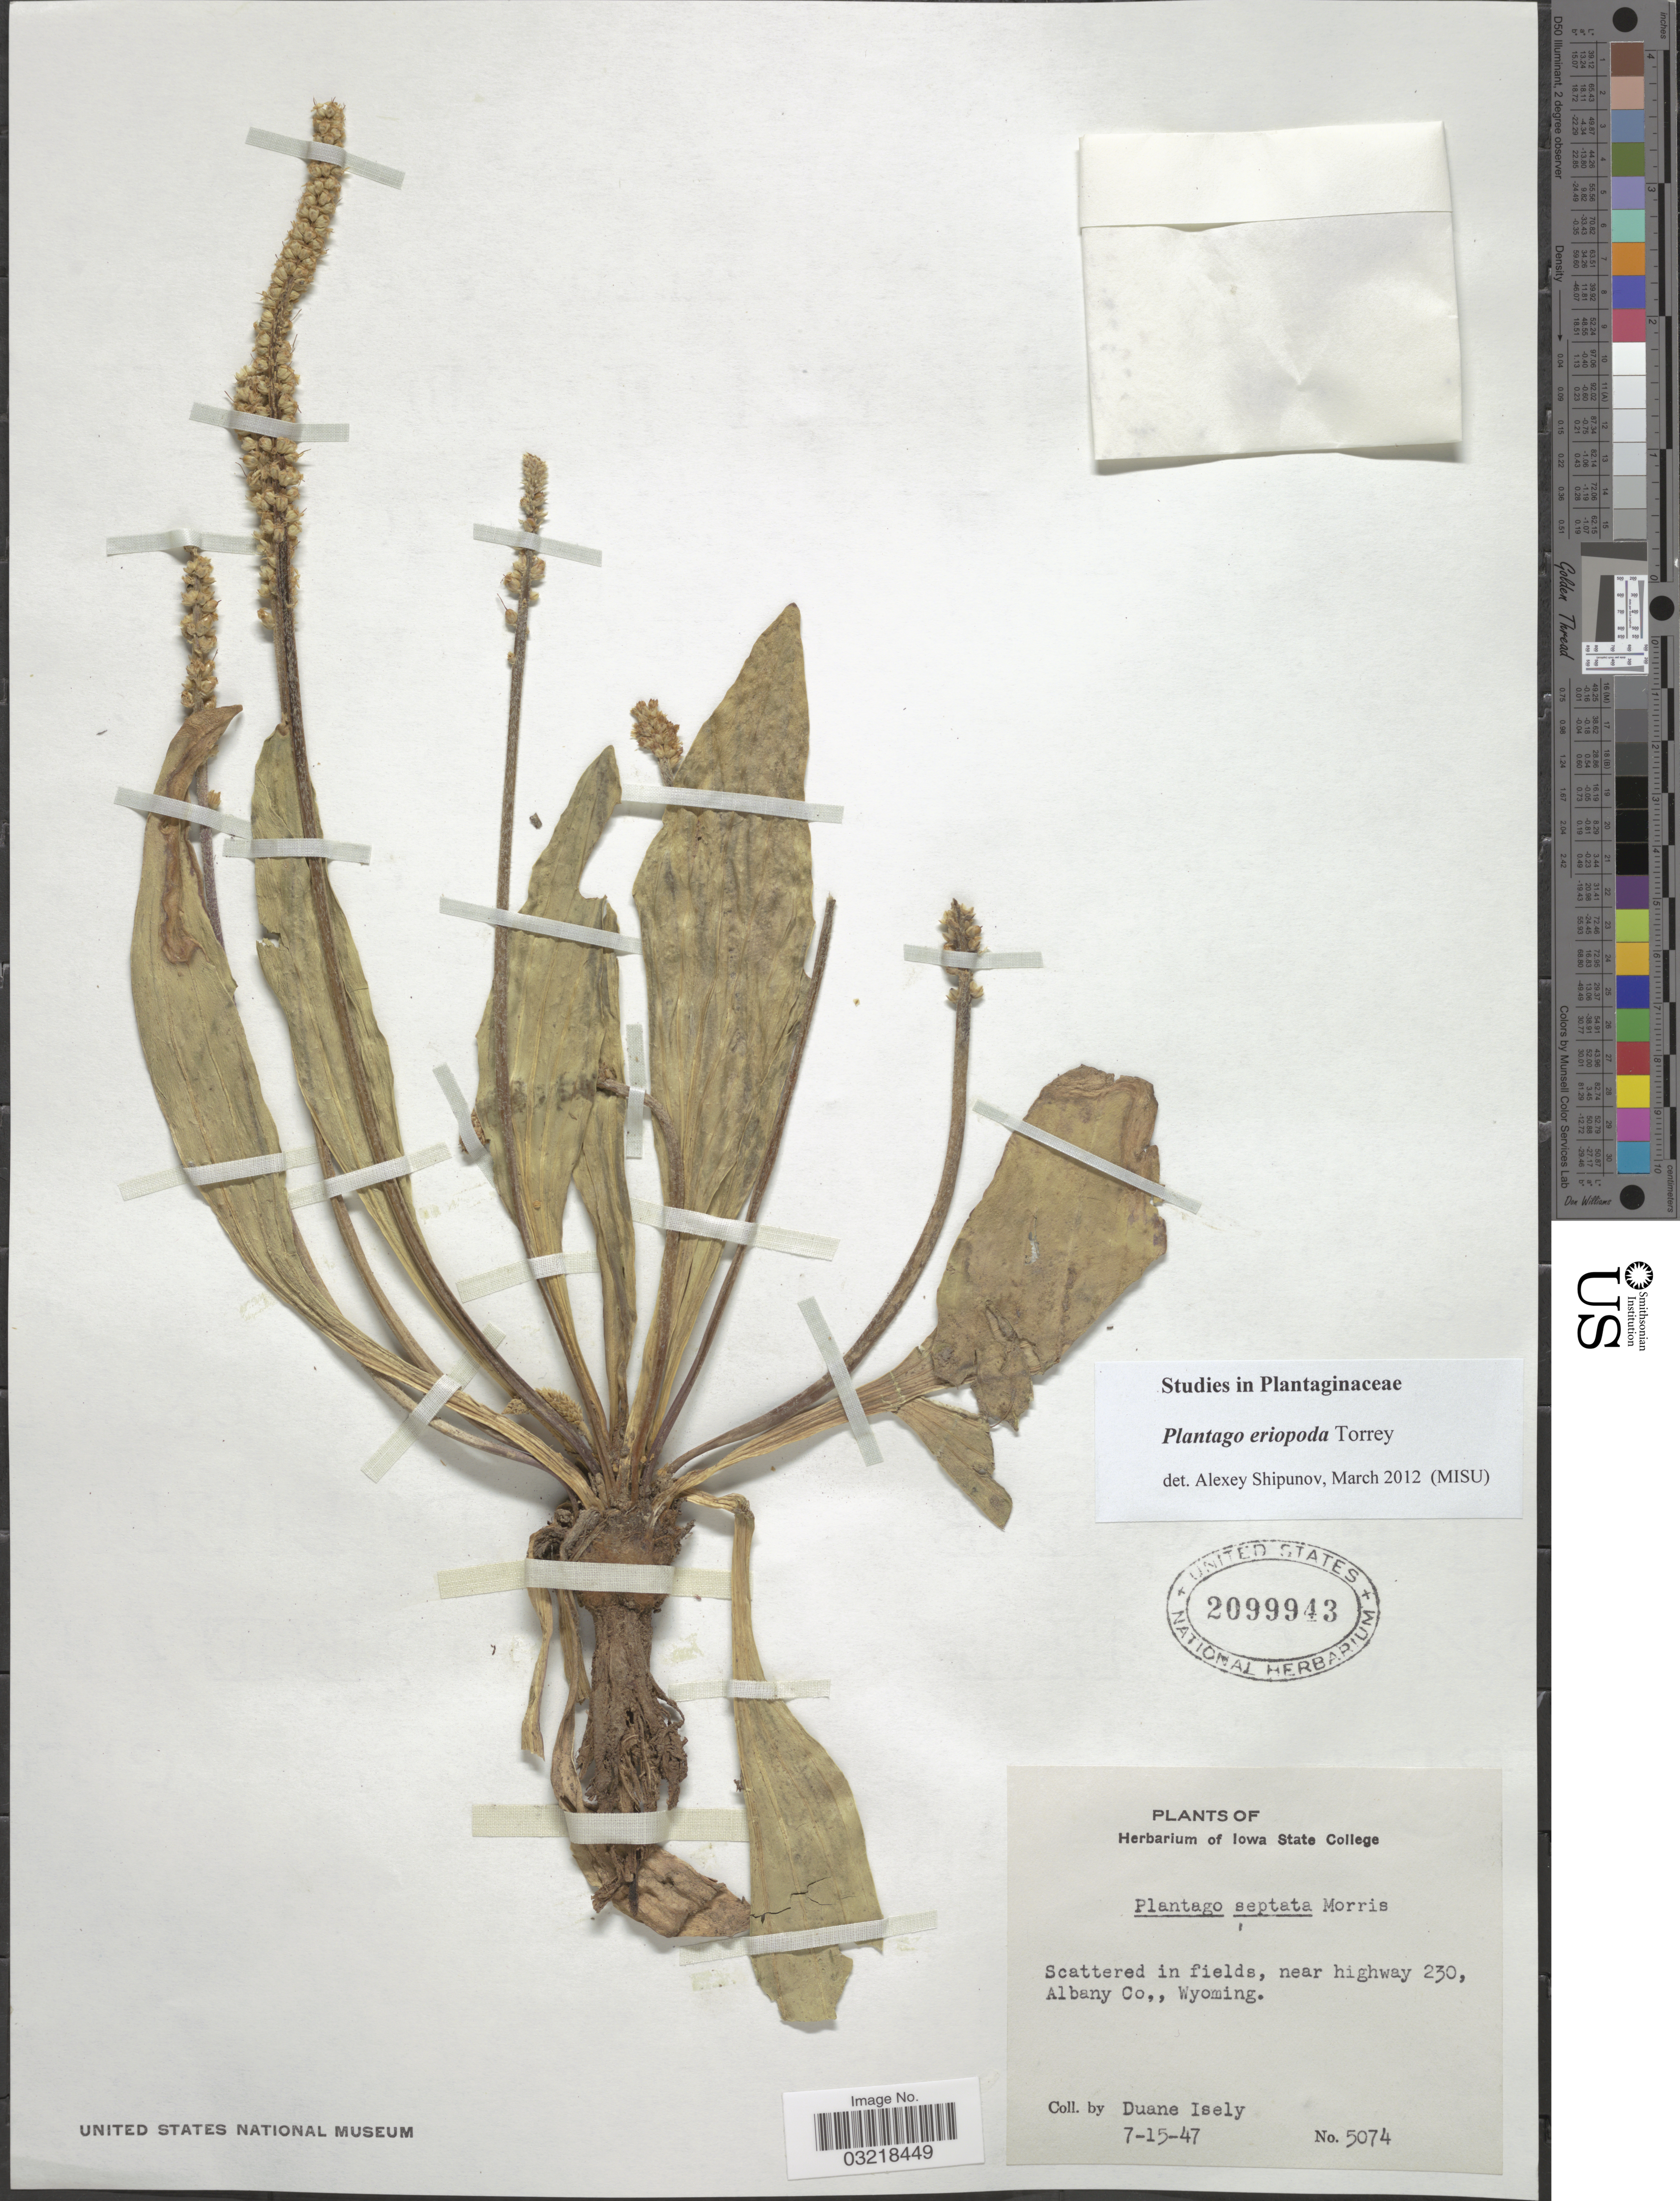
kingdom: Plantae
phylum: Tracheophyta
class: Magnoliopsida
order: Lamiales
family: Plantaginaceae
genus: Plantago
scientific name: Plantago eriopoda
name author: Torr.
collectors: D. Isely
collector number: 5074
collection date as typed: Transcribed d/m/y: 15/7/47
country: United States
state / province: Wyoming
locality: Scattered in fields, near highway 230, Albany Co.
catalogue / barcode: US 2099943